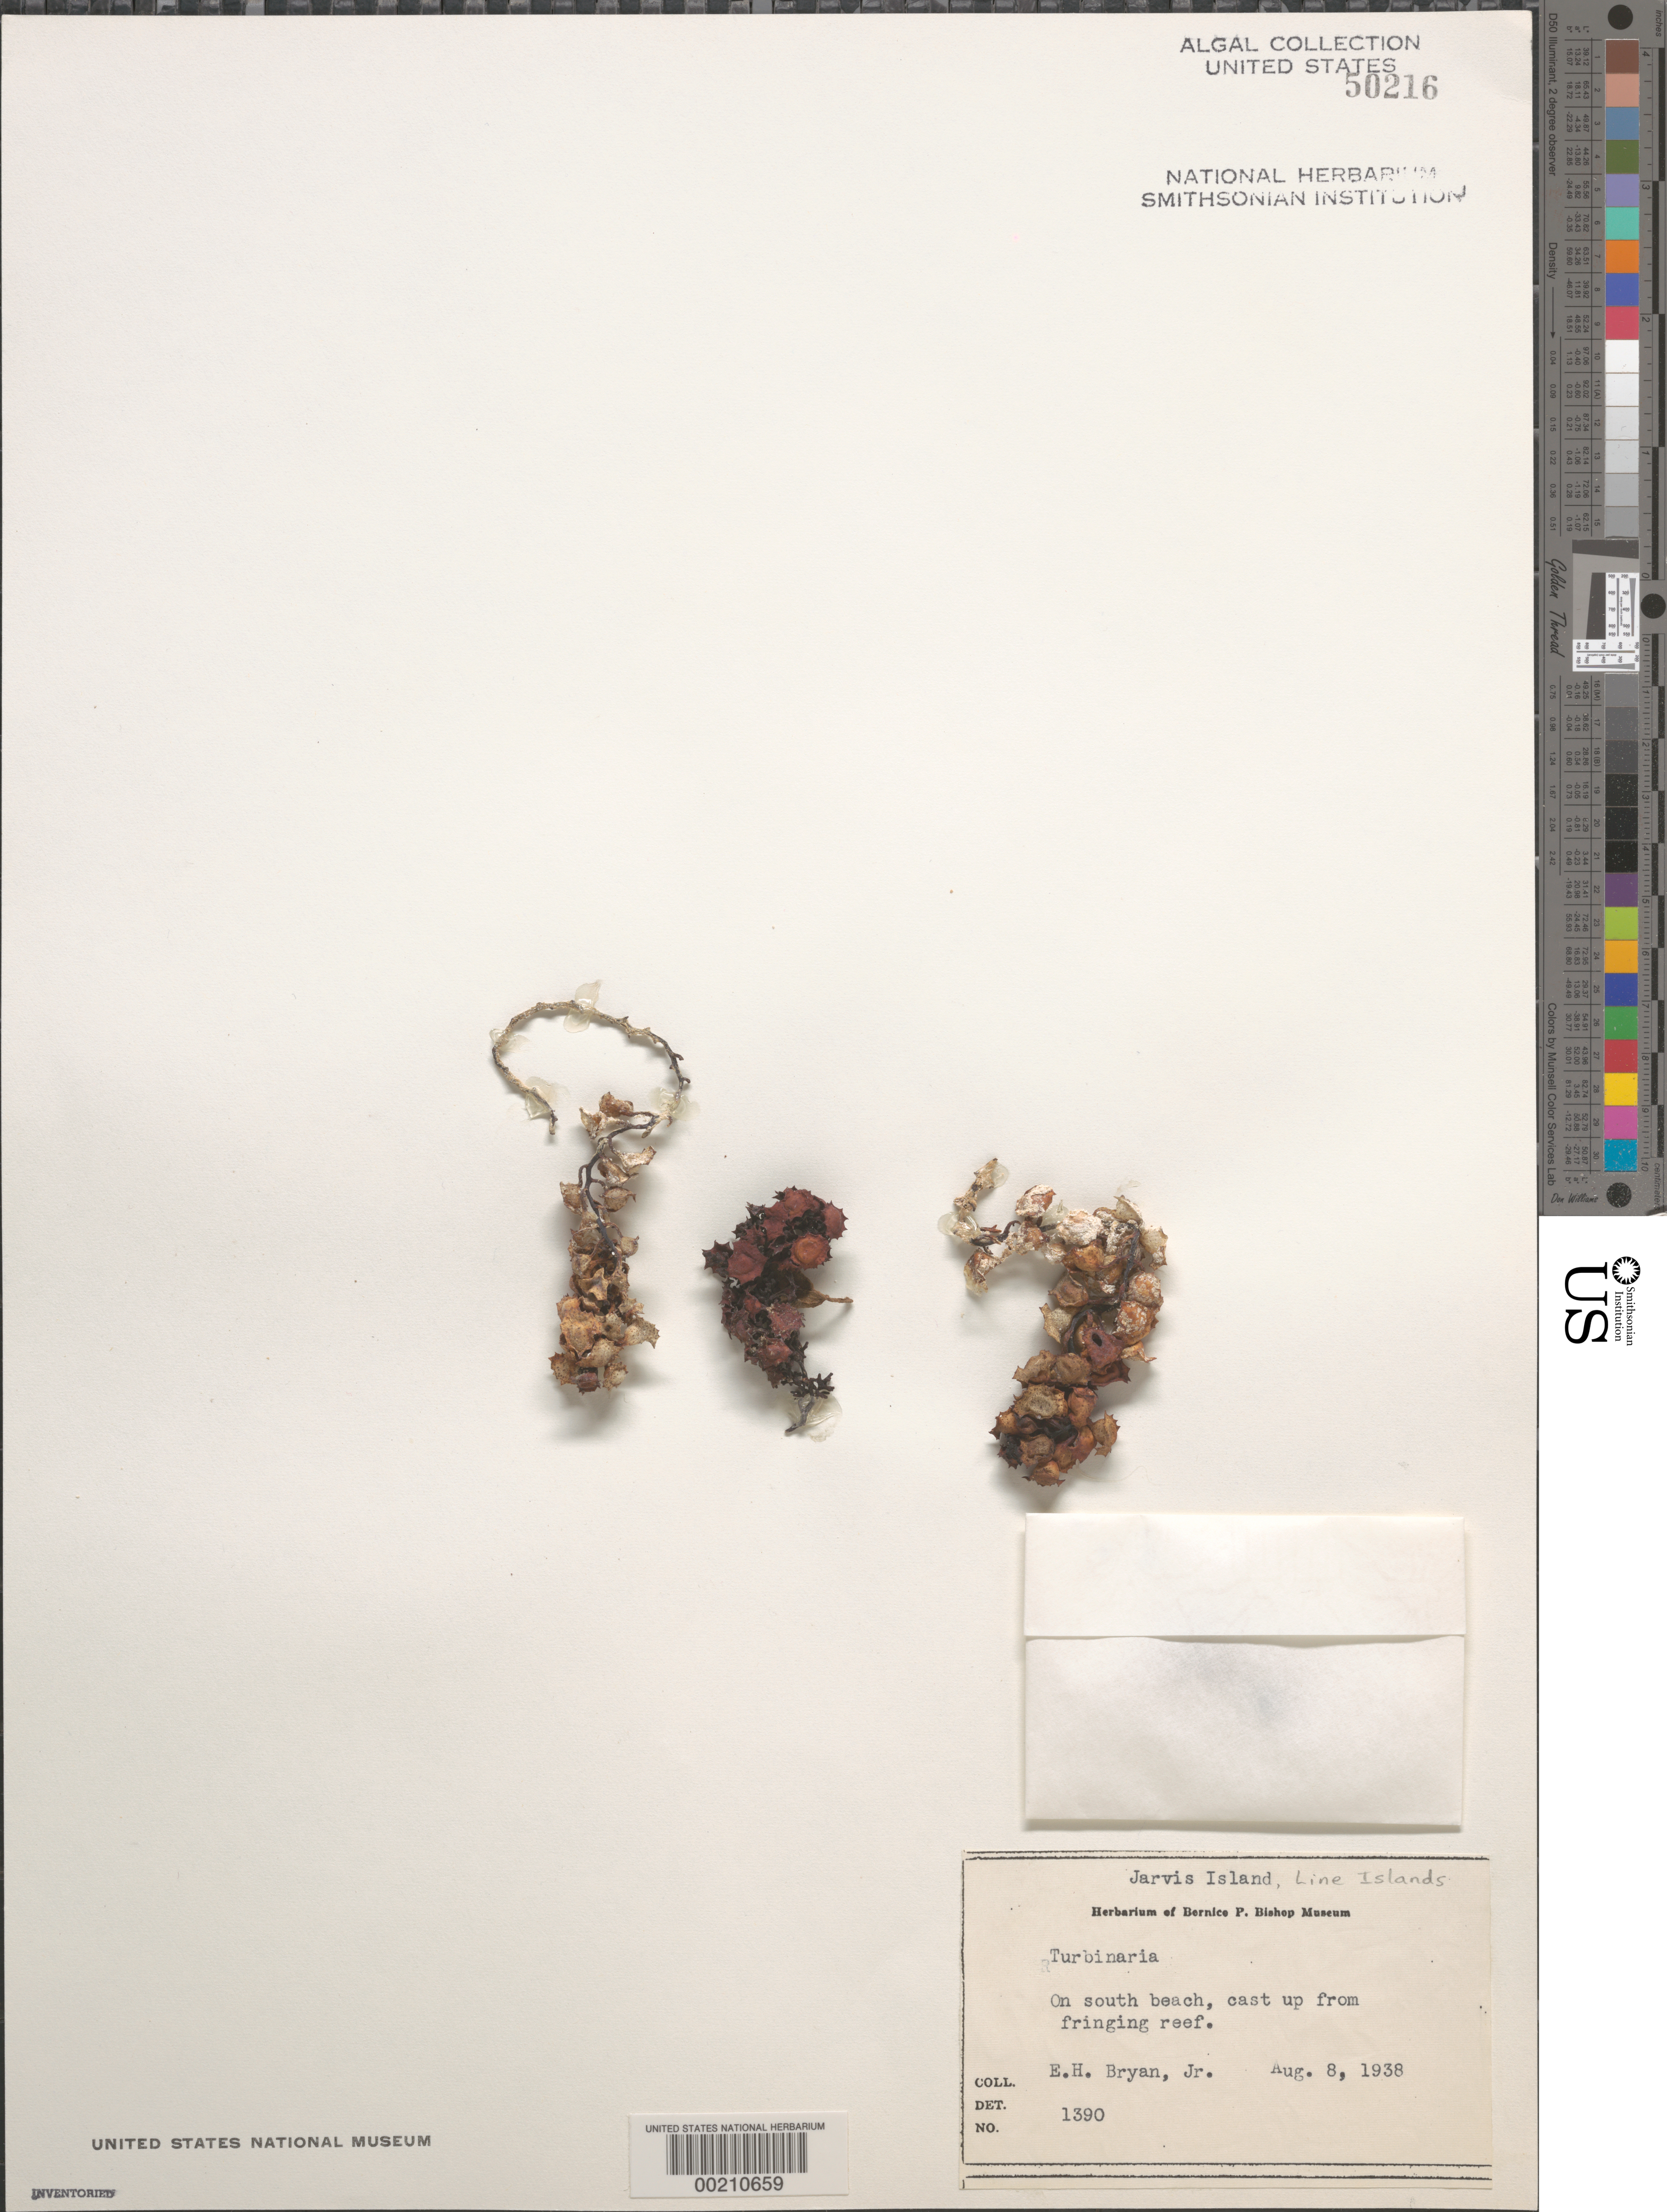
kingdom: Chromista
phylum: Ochrophyta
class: Phaeophyceae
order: Fucales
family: Sargassaceae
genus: Turbinaria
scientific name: Turbinaria sp.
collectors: E. Bryan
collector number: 1390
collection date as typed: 08 Aug 1938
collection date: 1938-08-08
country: U.S. Administered Pacific Islands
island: Jarvis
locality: South beach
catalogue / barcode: US 50216